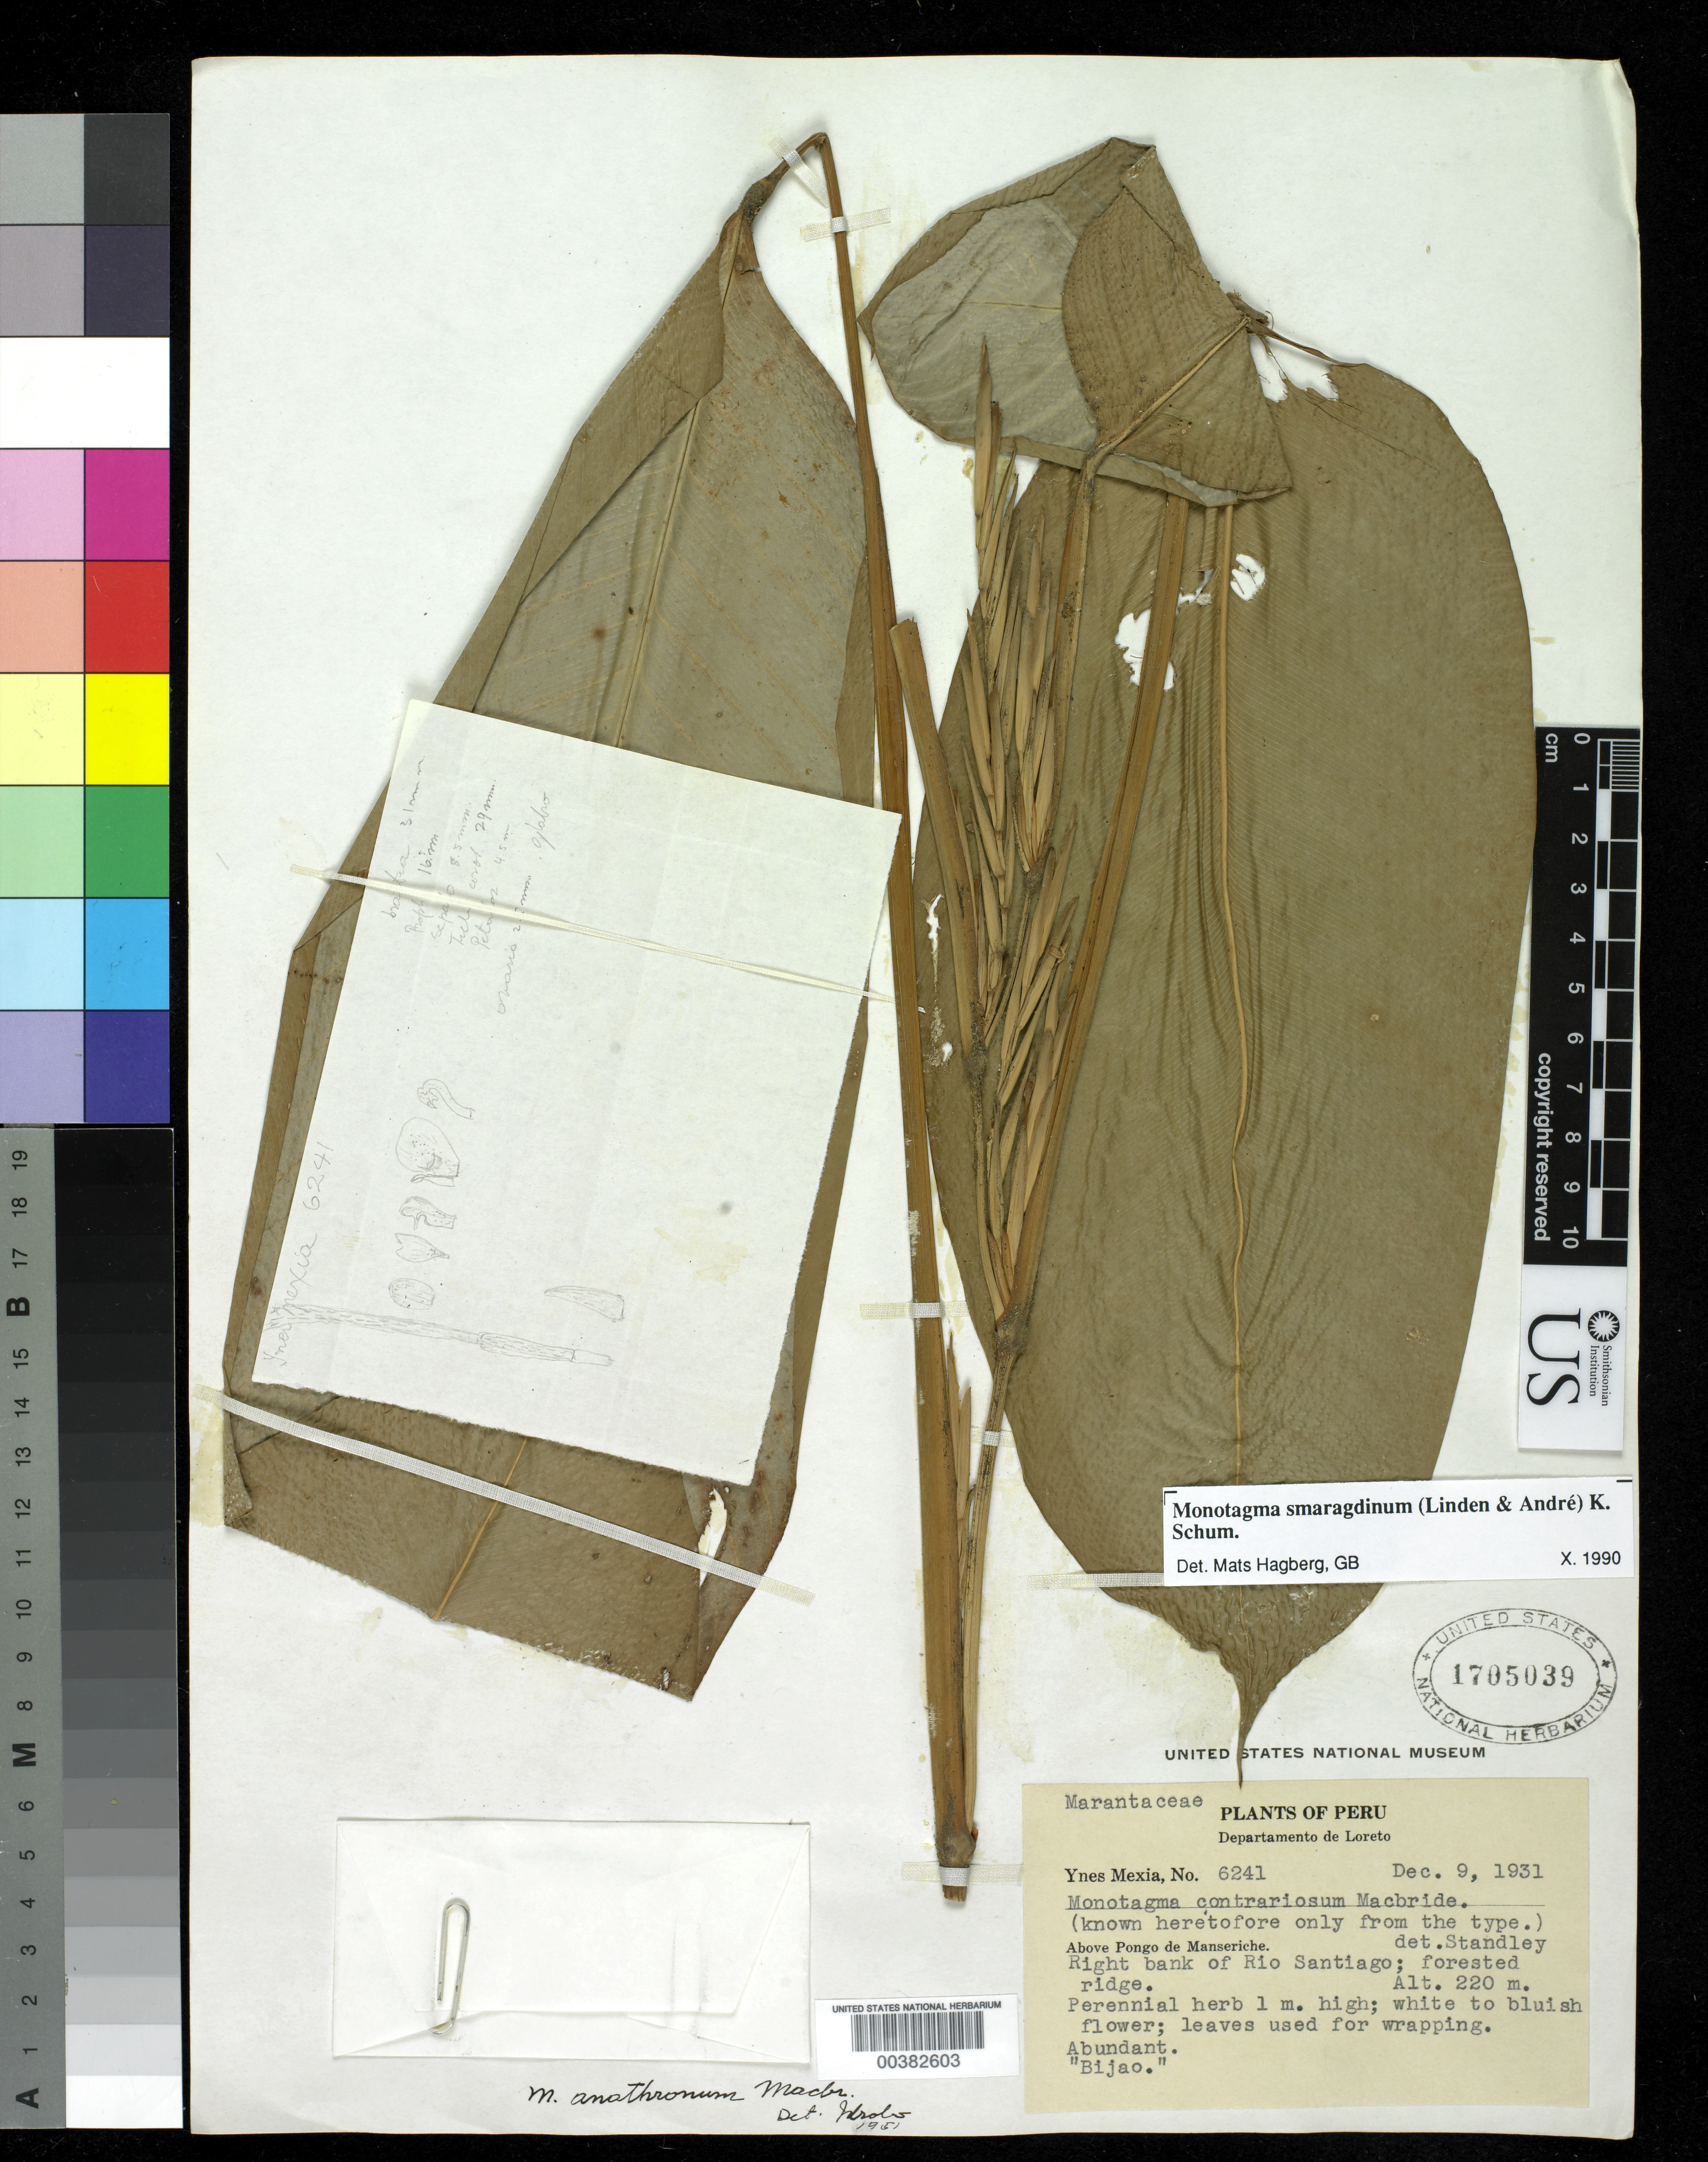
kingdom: Plantae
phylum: Tracheophyta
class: Liliopsida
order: Zingiberales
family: Marantaceae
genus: Monotagma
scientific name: Monotagma smaragdinum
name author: (Linden & André) K. Schum.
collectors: Y. Mexia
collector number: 6241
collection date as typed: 09 Dec 1931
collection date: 1931-12-09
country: Peru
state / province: Loreto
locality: Right bank of rio santiago; above pongo de manseriche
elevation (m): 220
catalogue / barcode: US 1705039